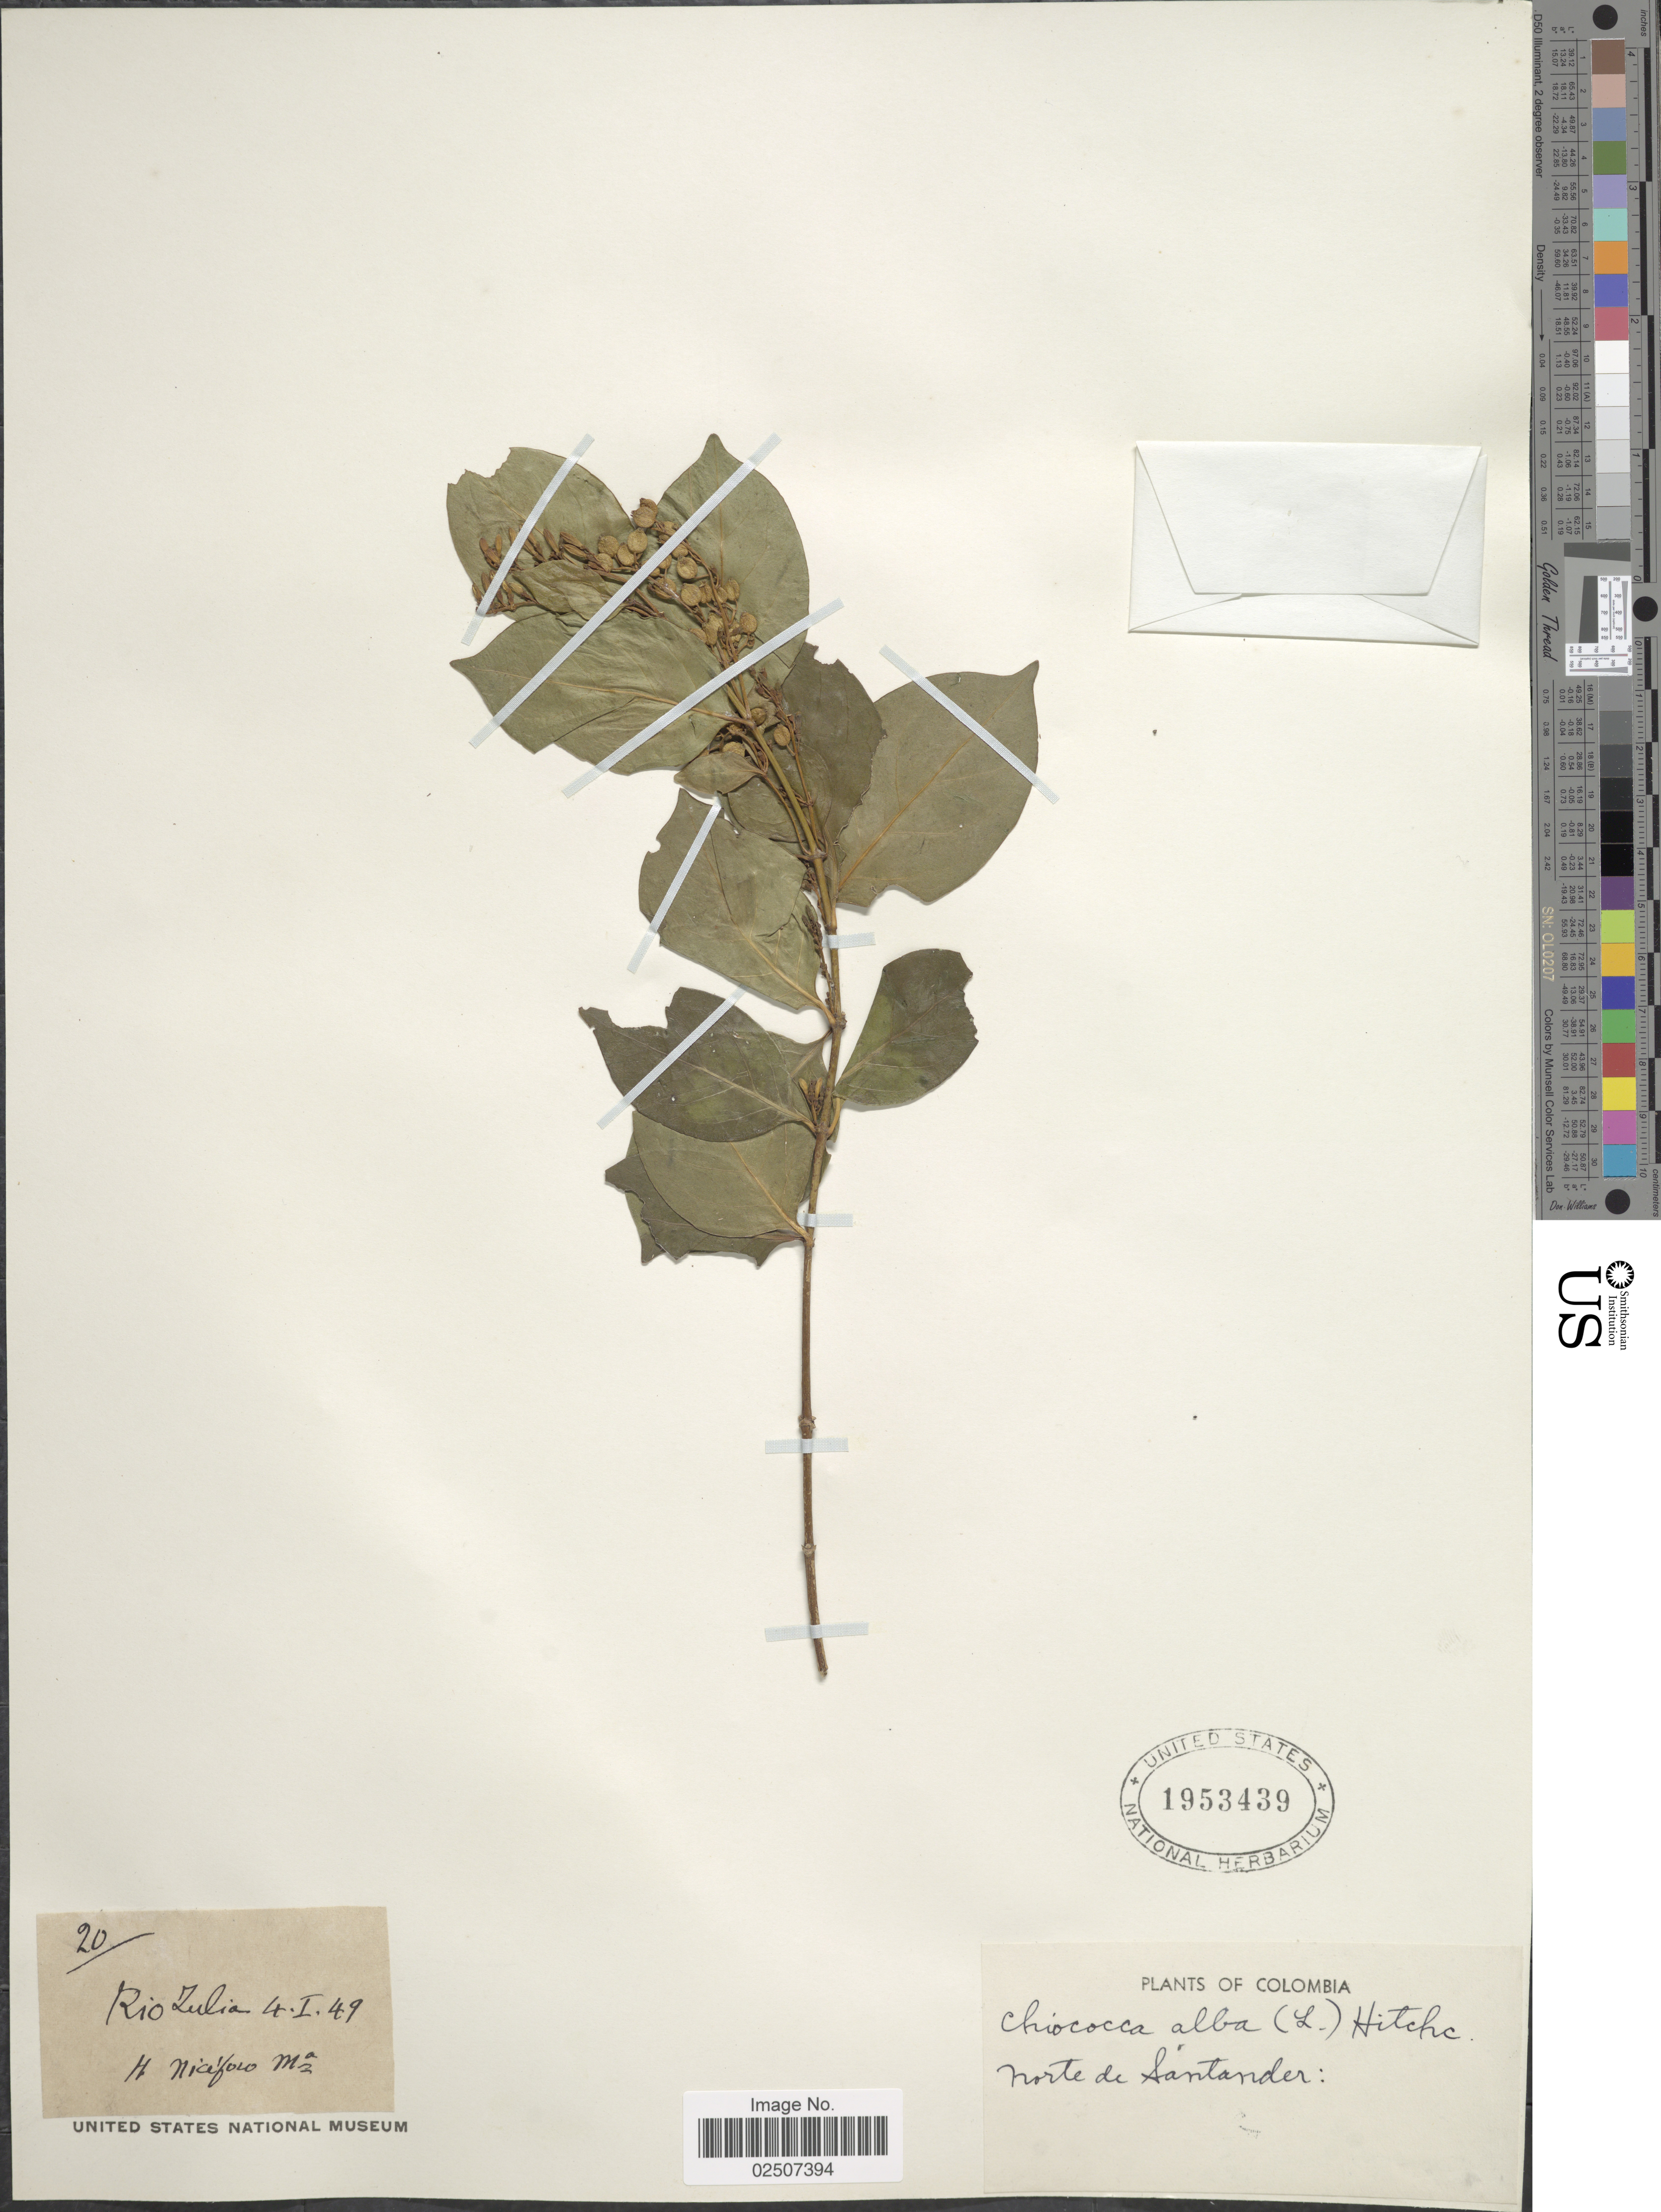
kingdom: Plantae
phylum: Tracheophyta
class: Magnoliopsida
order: Gentianales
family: Rubiaceae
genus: Chiococca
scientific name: Chiococca alba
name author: (L.) Hitchc.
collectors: M. Niceforo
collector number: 20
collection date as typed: Transcribed d/m/y: 4/1/49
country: Colombia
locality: Rio Zulia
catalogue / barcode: US 1953439